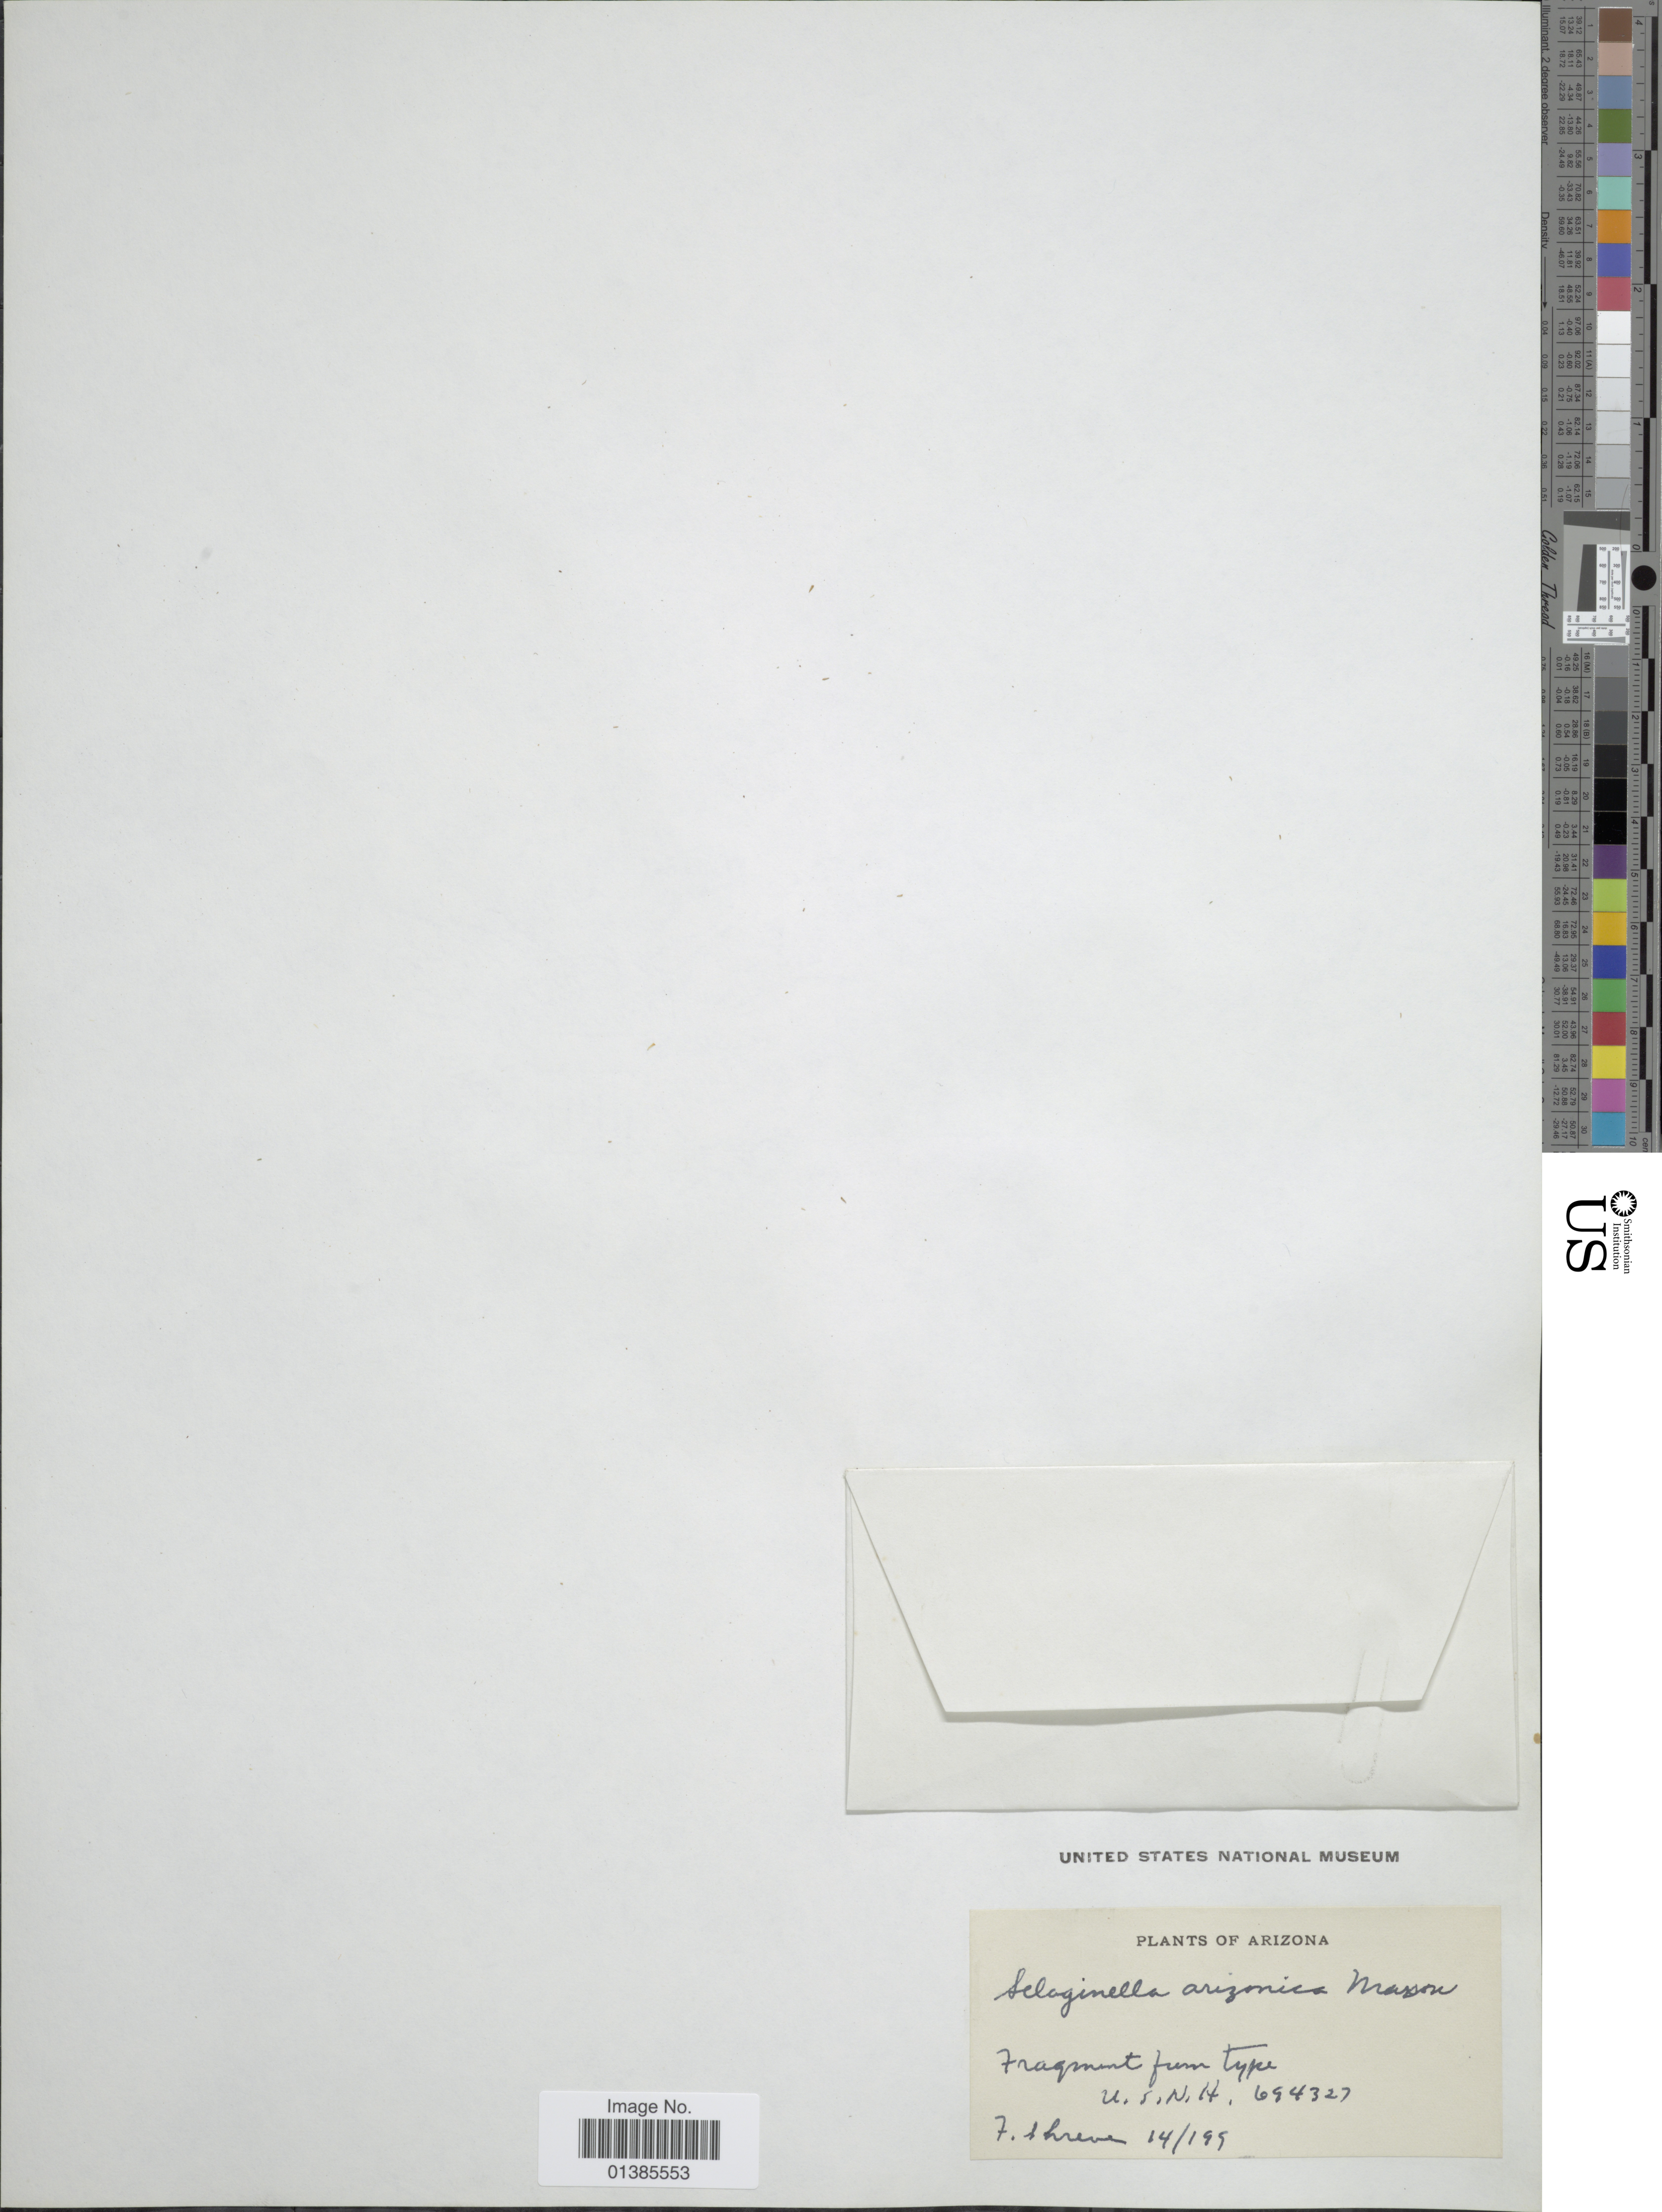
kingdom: Plantae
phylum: Tracheophyta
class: Lycopodiopsida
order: Selaginellales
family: Selaginellaceae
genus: Selaginella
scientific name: Selaginella arizonica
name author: Maxon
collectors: F. Shreve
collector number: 14/199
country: United States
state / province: Arizona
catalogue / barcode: US 694327